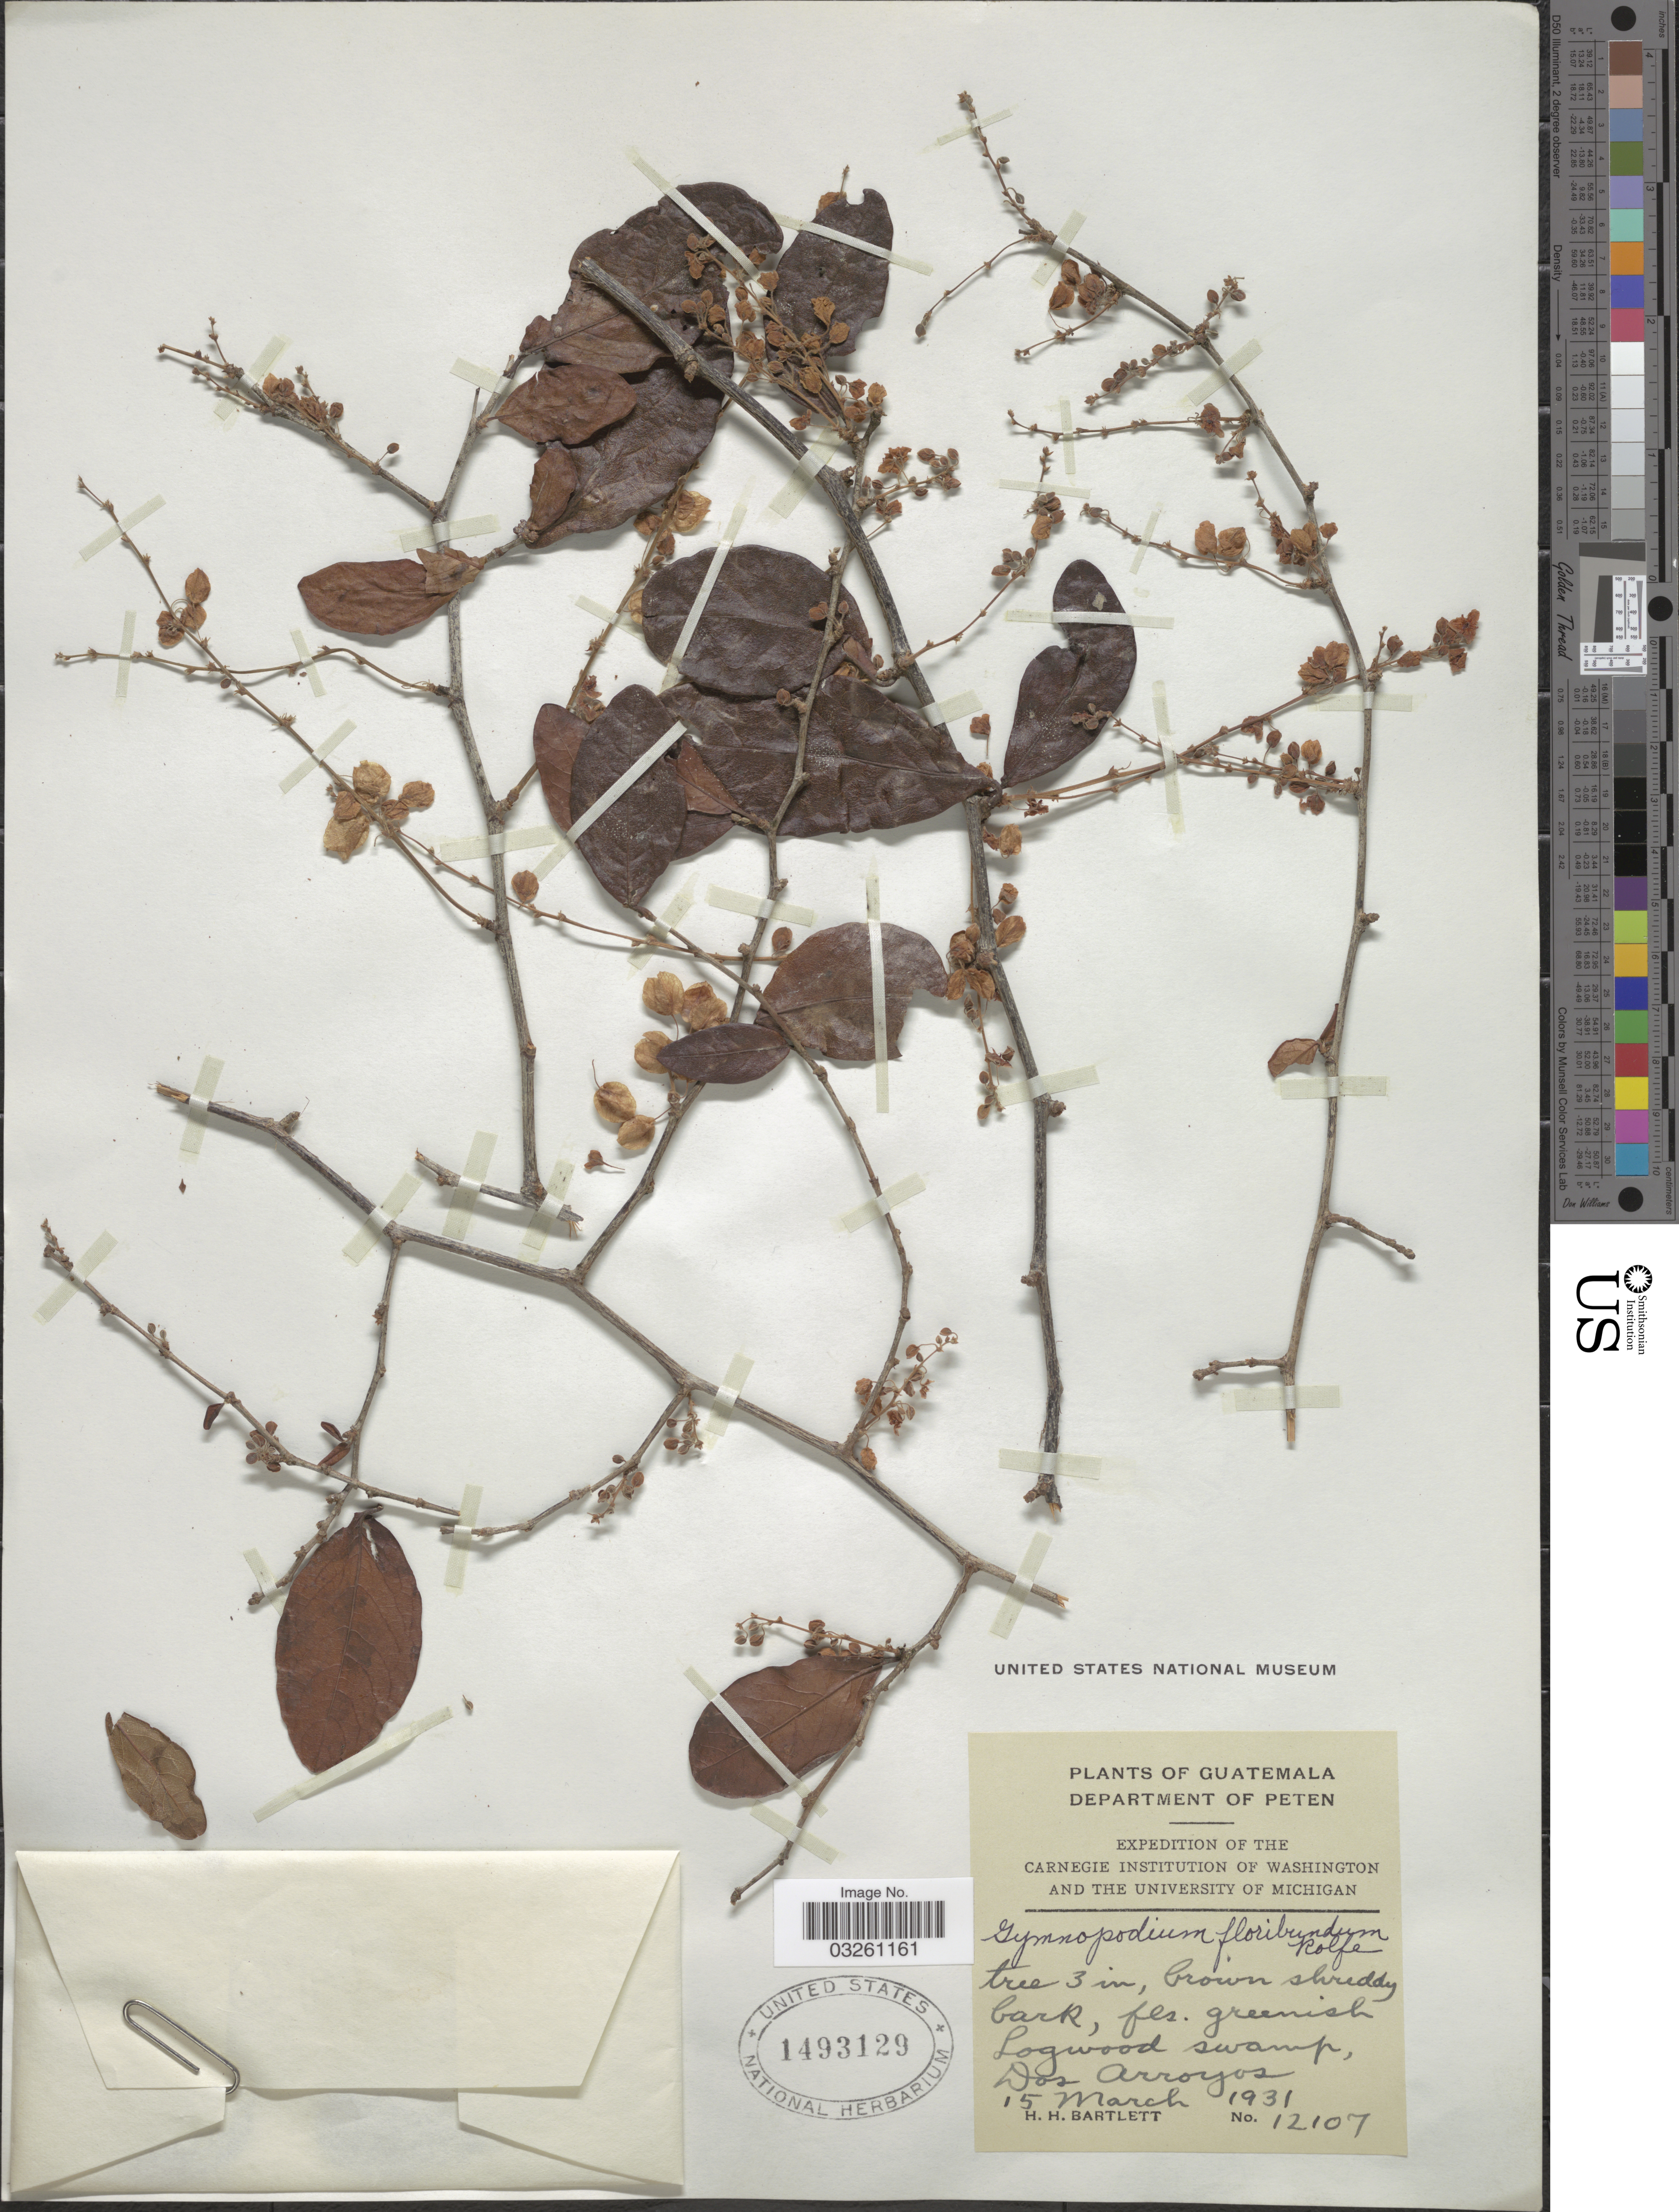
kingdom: Plantae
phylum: Tracheophyta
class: Magnoliopsida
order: Caryophyllales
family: Polygonaceae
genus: Gymnopodium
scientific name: Gymnopodium floribundum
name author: Rolfe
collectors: H. H. Bartlett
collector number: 12107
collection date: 1931-03-15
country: Guatemala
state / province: El Petén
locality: Department of Peten. Logwood swamp, Dos Arroyos.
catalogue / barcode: US 1493129